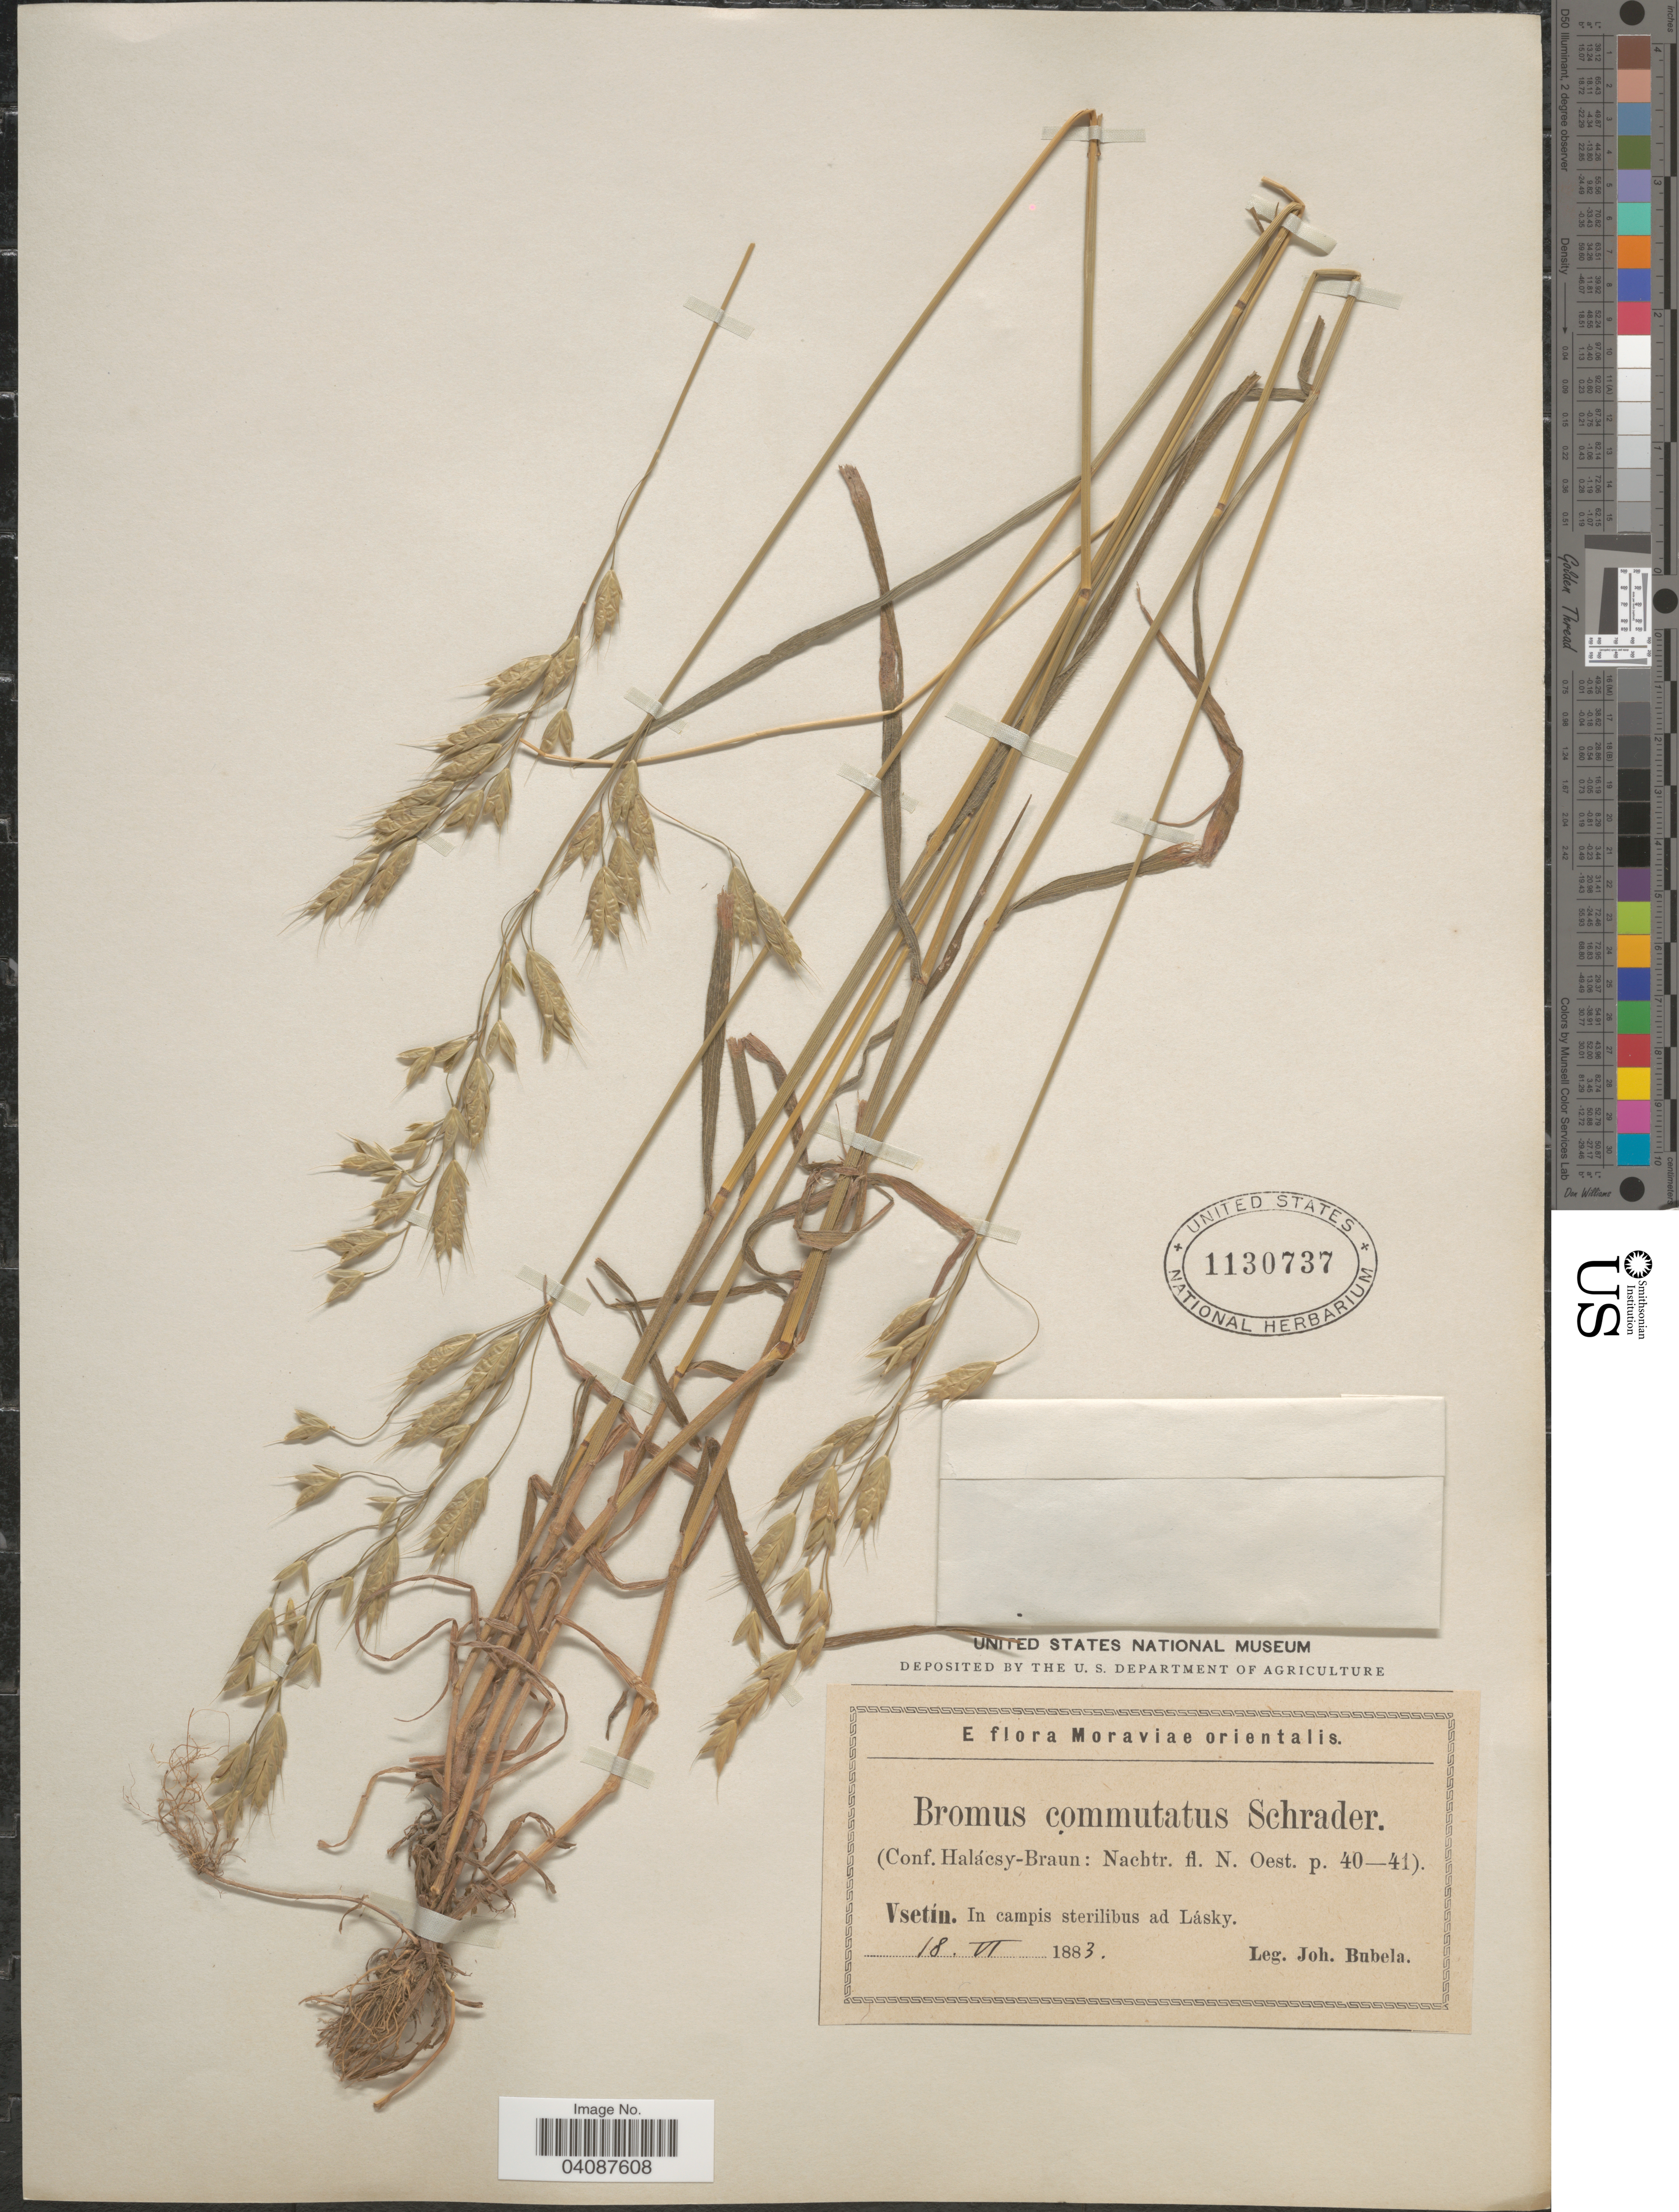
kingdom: Plantae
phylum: Tracheophyta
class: Liliopsida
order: Poales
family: Poaceae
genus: Bromus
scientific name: Bromus commutatus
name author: Schrad.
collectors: J. Bubela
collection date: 1883-06-15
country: Czechia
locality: Moraviae orientalis. Vsetín.In pratis, probably.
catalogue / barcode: US 1130737